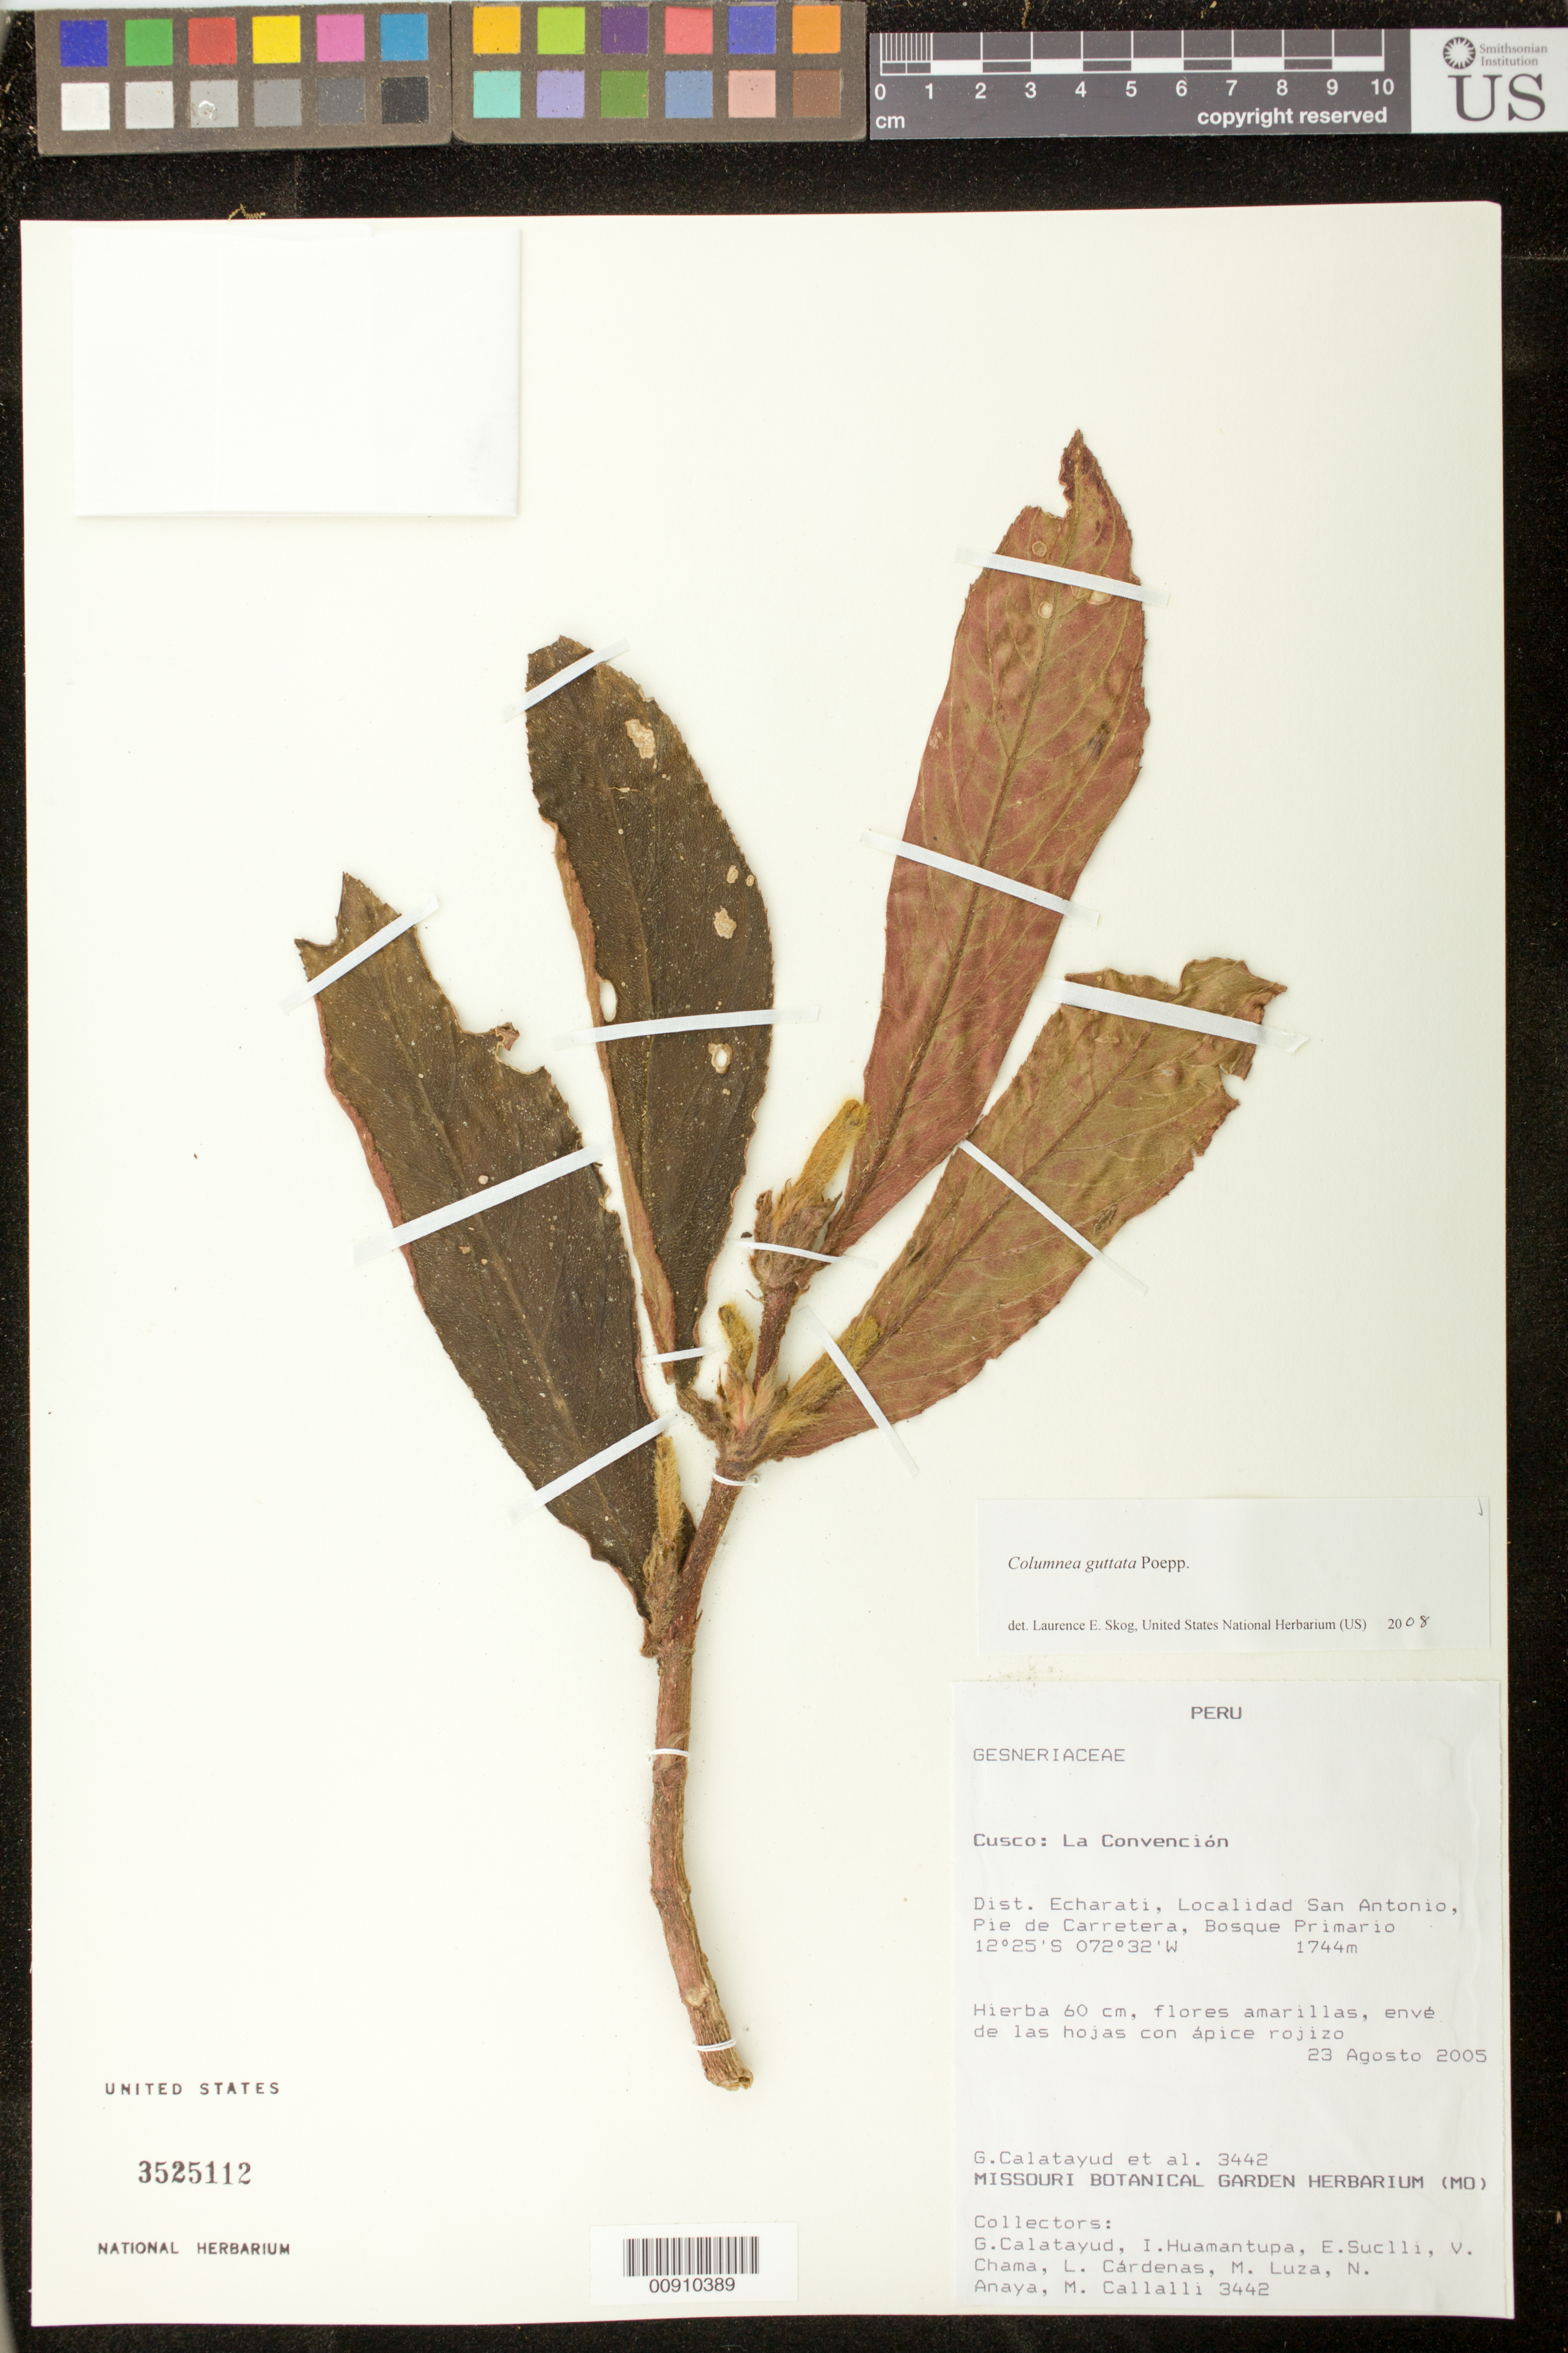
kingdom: Plantae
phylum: Tracheophyta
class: Magnoliopsida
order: Lamiales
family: Gesneriaceae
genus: Columnea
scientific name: Columnea guttata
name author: Poepp.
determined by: Skog, Laurence E.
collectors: G. Calatayud & et al.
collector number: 3442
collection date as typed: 23 Aug 2005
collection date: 2005-08-23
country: Peru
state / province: Cusco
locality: Cusco: La Convención. Dist. Echarati, Localidad San Antonio, Pie de Carretera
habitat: Bosque primario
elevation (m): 1744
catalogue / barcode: US 3525112